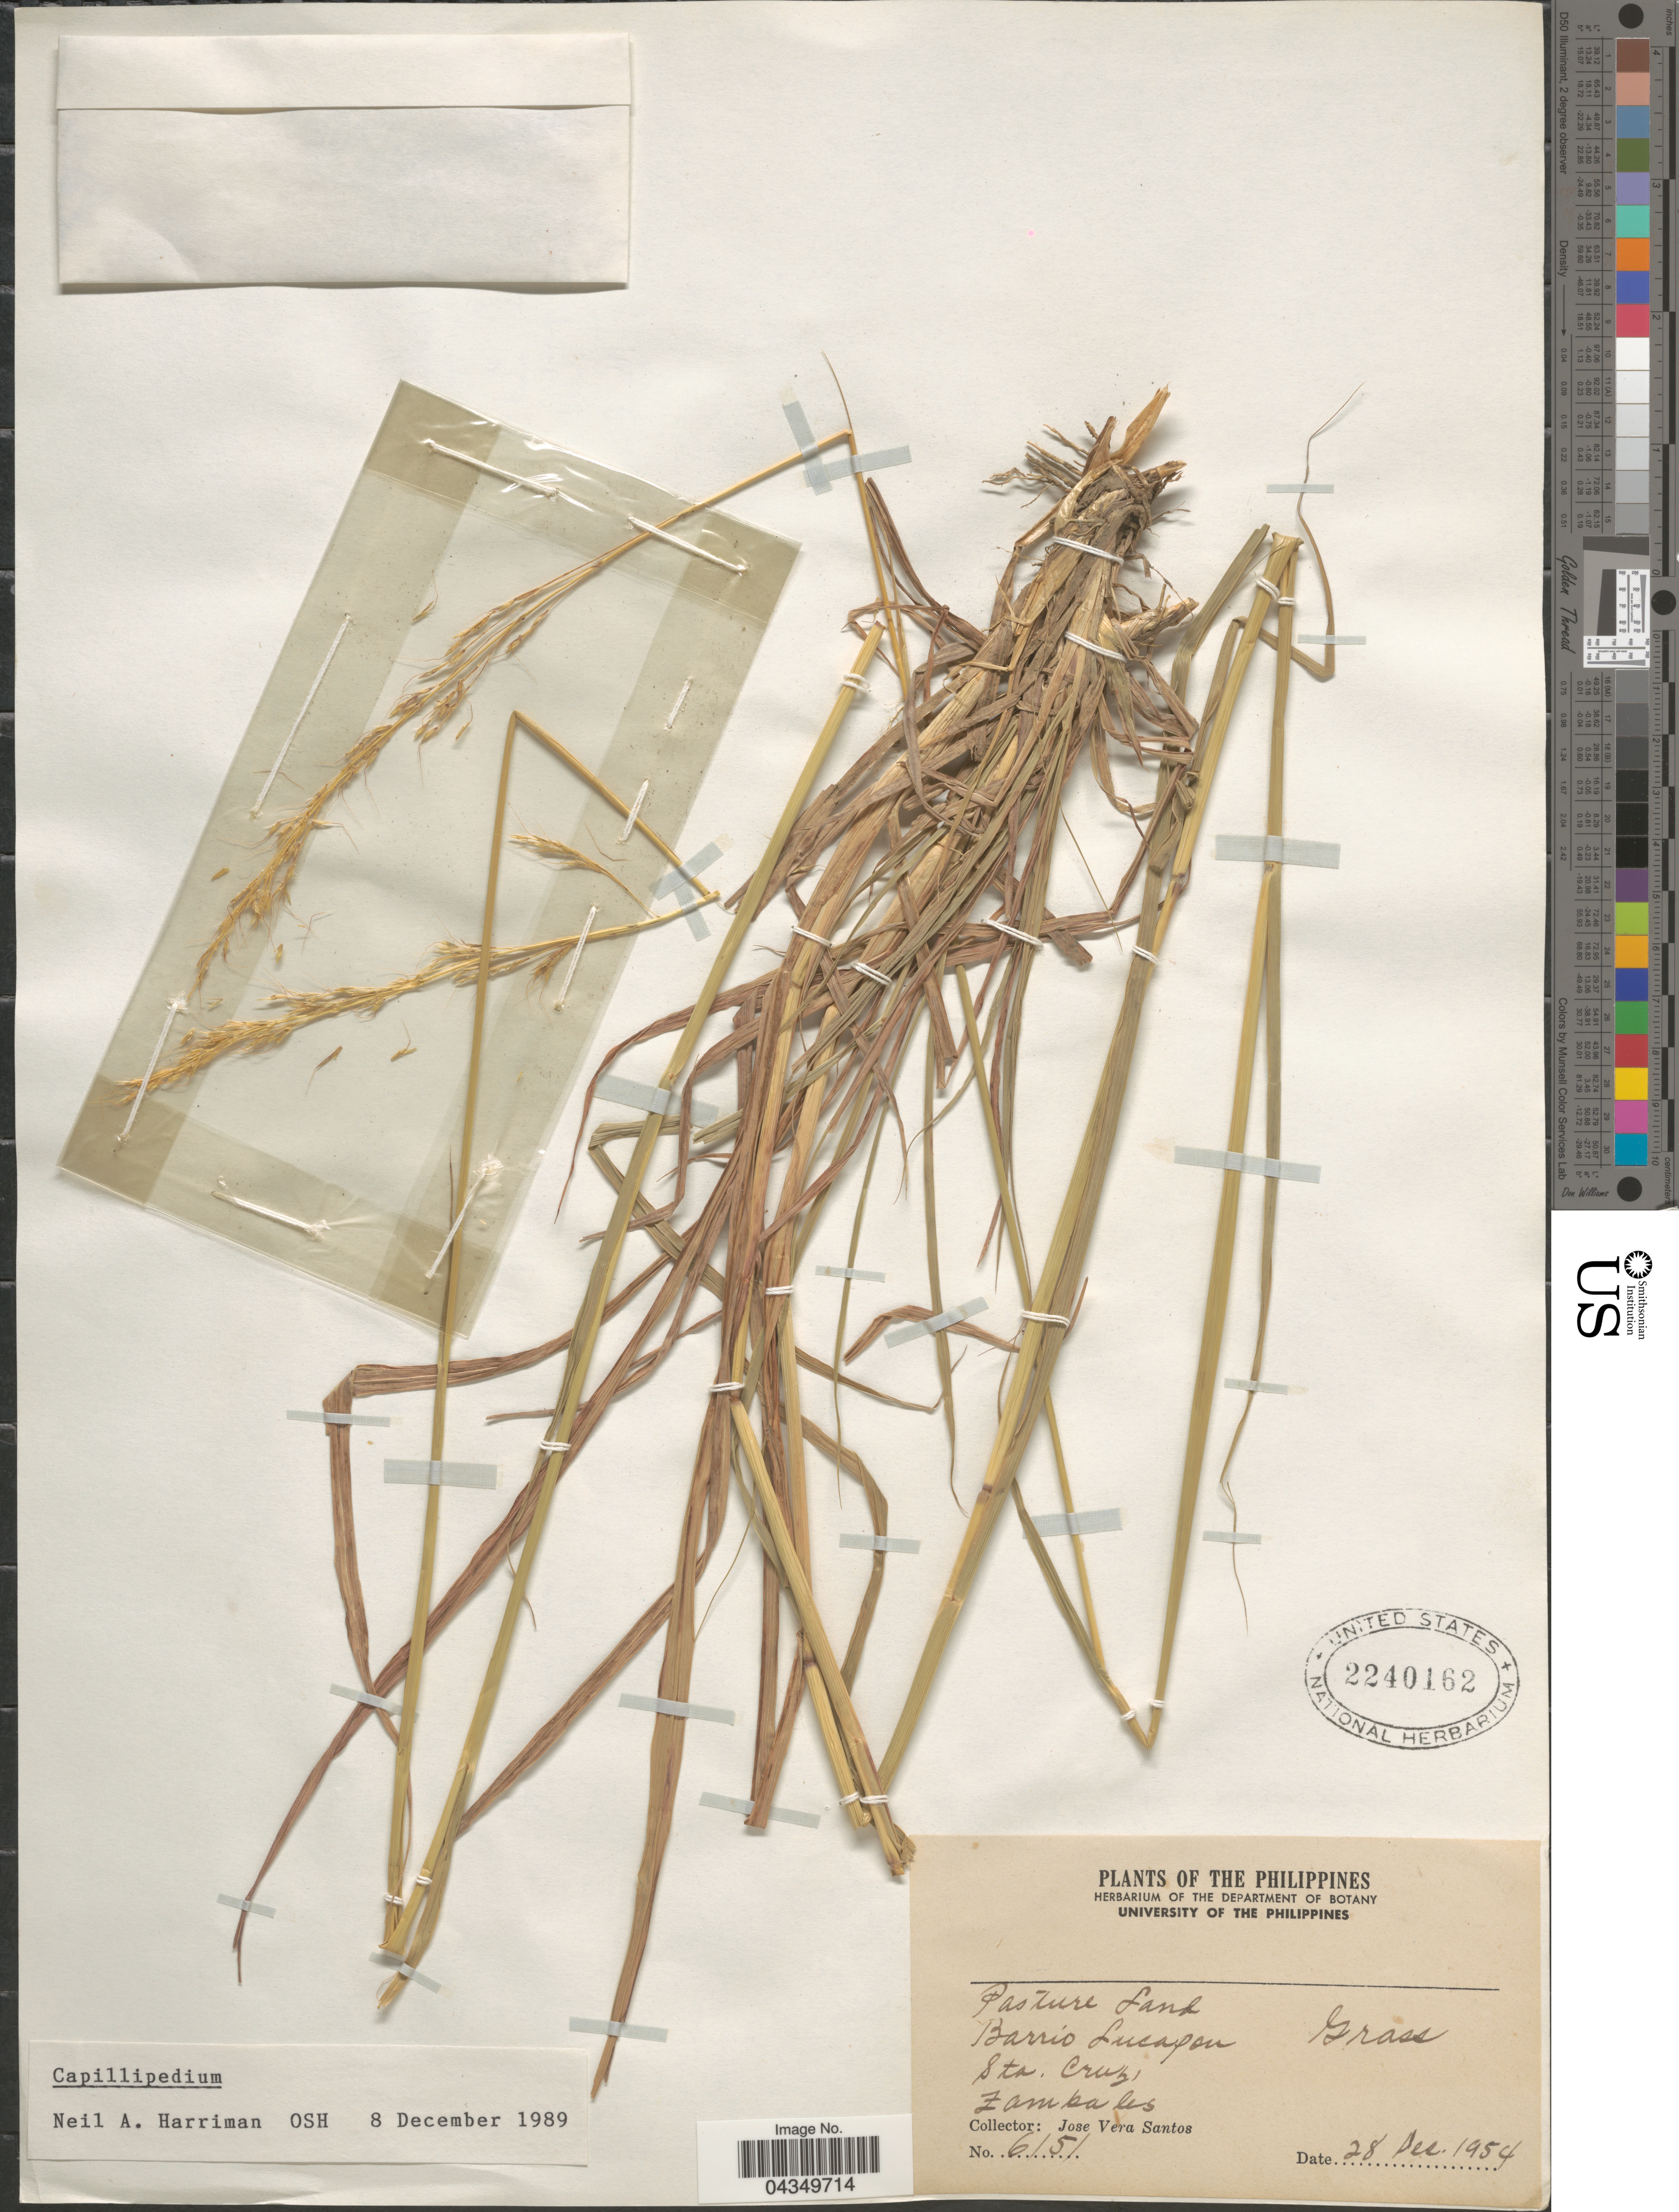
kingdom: Plantae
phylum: Tracheophyta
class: Liliopsida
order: Poales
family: Poaceae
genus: Capillipedium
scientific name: Capillipedium parviflorum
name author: (R. Br.) Stapf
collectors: J. V. Santos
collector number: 6151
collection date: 1954-12-28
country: Philippines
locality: Barrio Lucapon. Sta. Cruz, Zambales.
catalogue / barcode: US 2240162